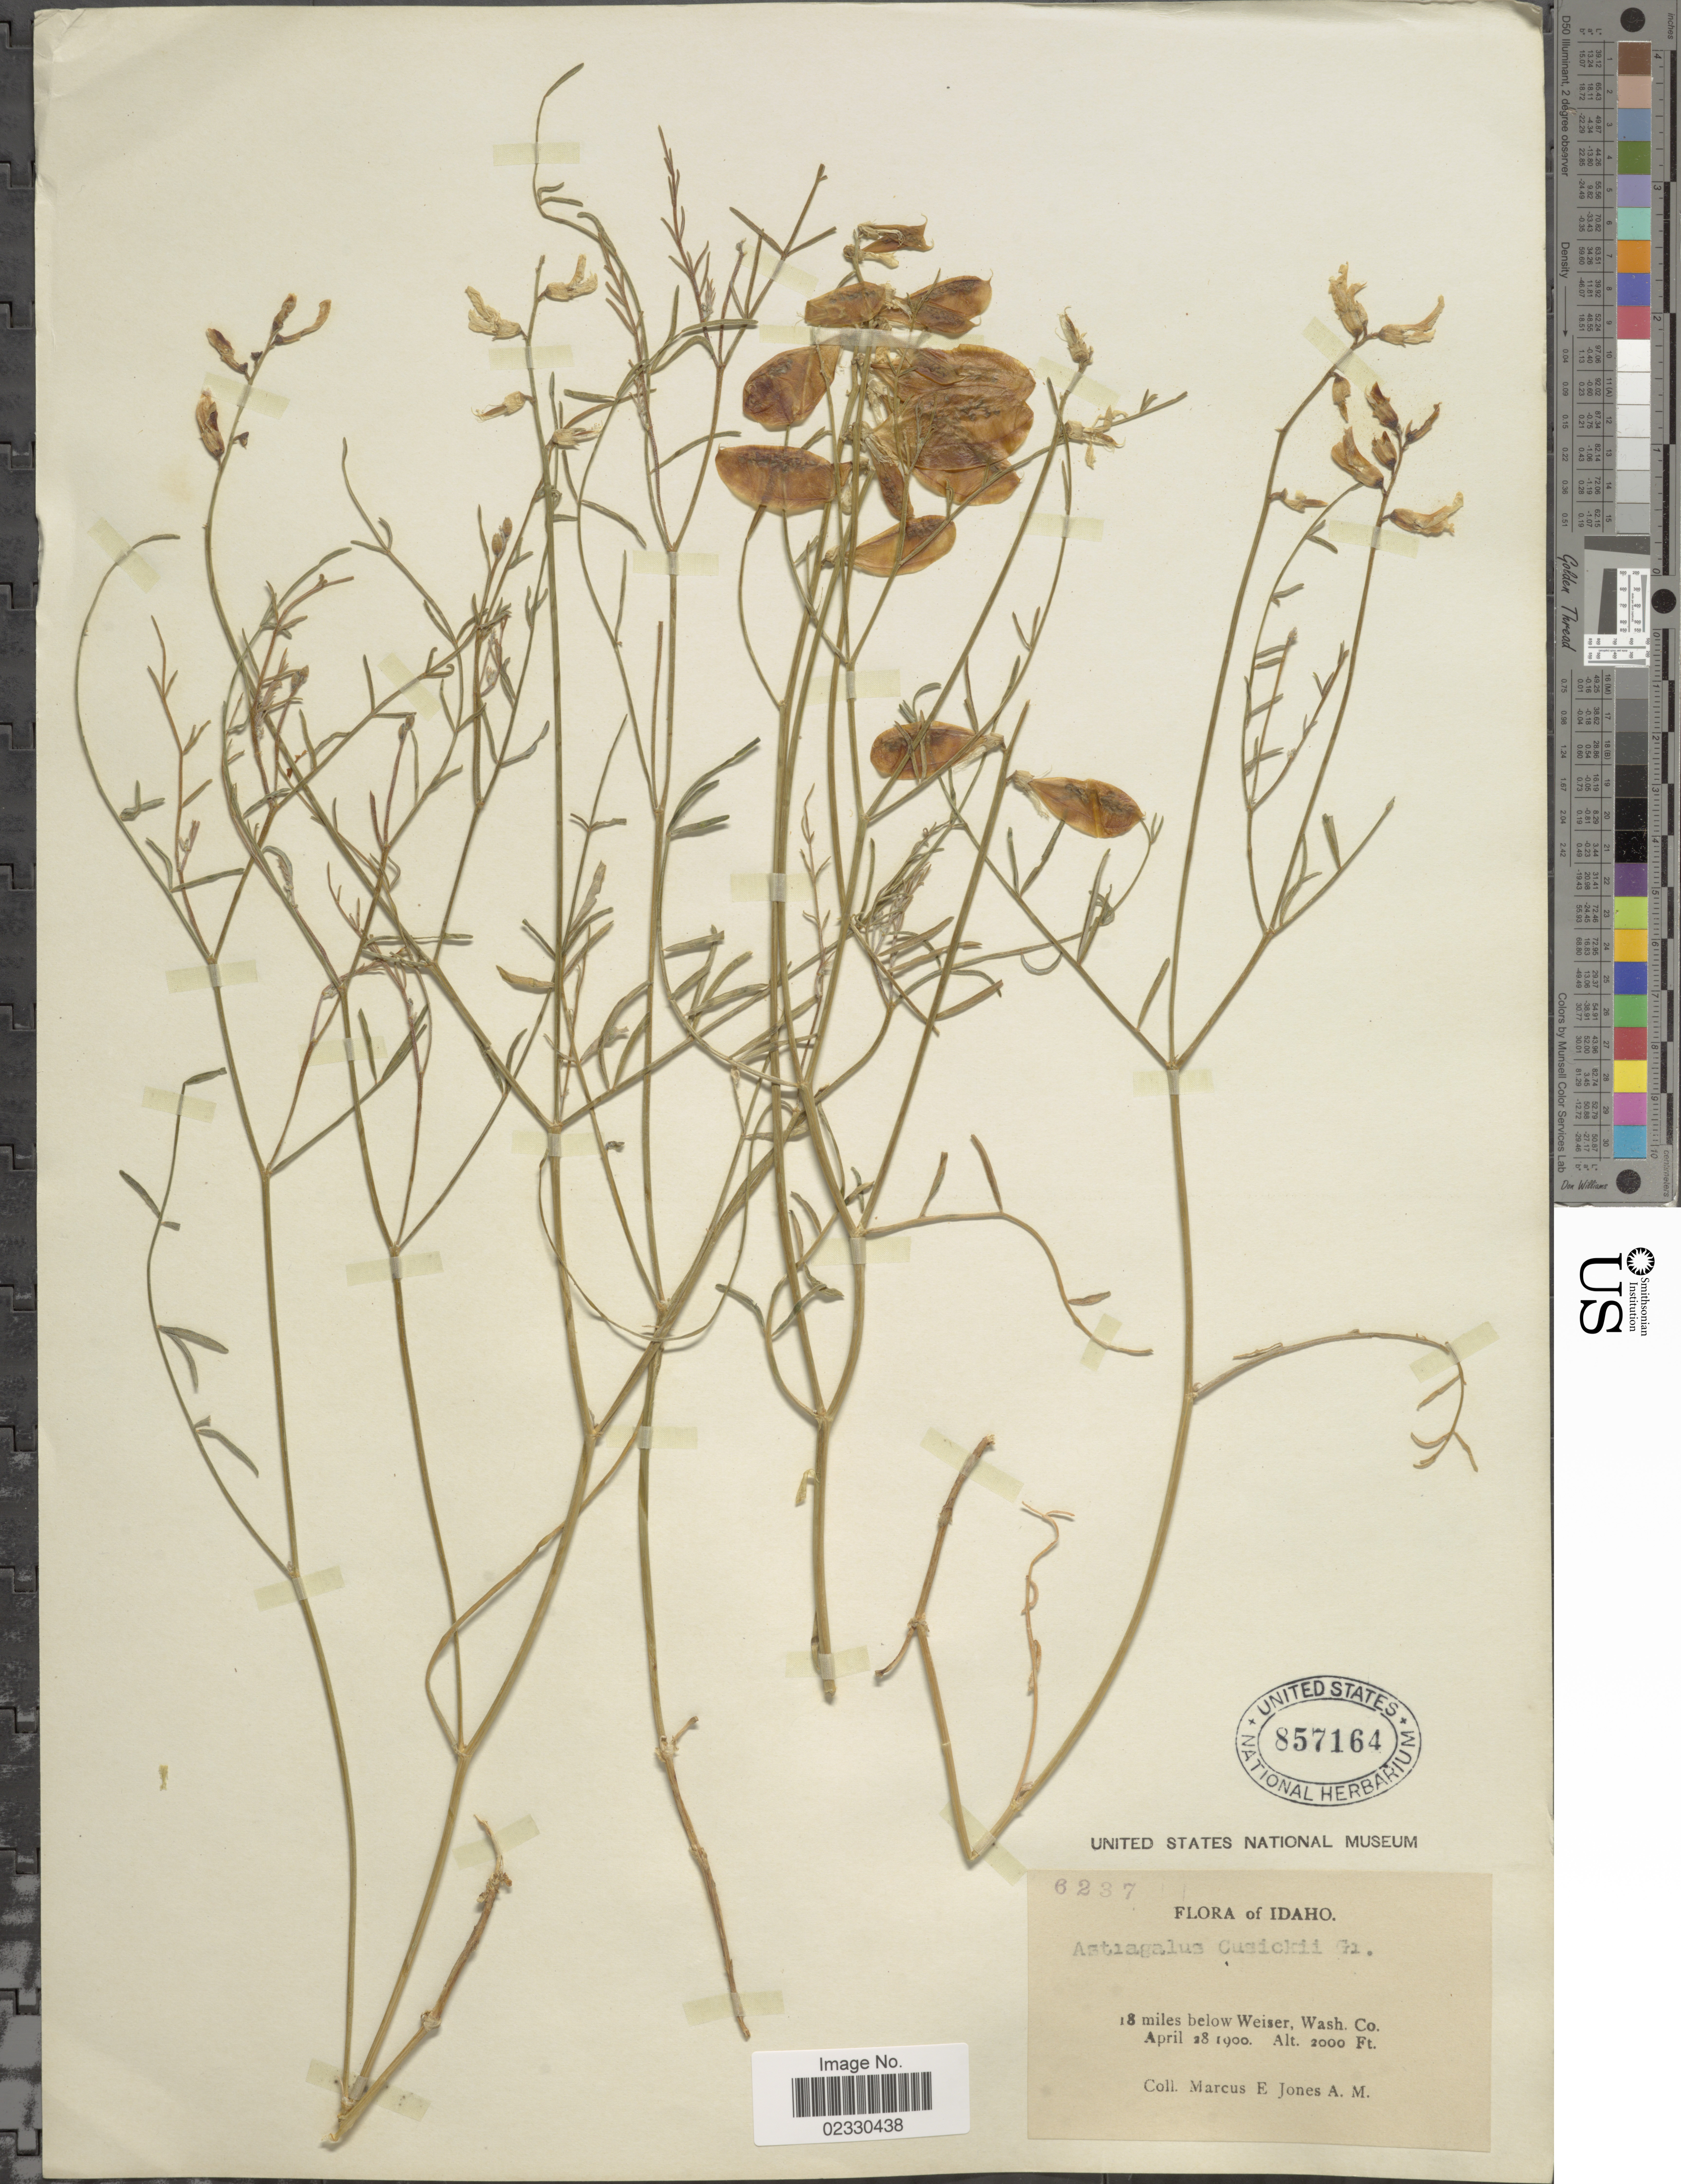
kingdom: Plantae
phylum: Tracheophyta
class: Magnoliopsida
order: Fabales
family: Fabaceae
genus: Astragalus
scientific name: Astragalus cusickii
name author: A. Gray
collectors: M. E. Jones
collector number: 6237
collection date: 1900-04-28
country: United States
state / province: Idaho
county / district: Washington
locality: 18 miles below Weiser, Wash. Co.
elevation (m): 610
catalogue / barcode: US 857164